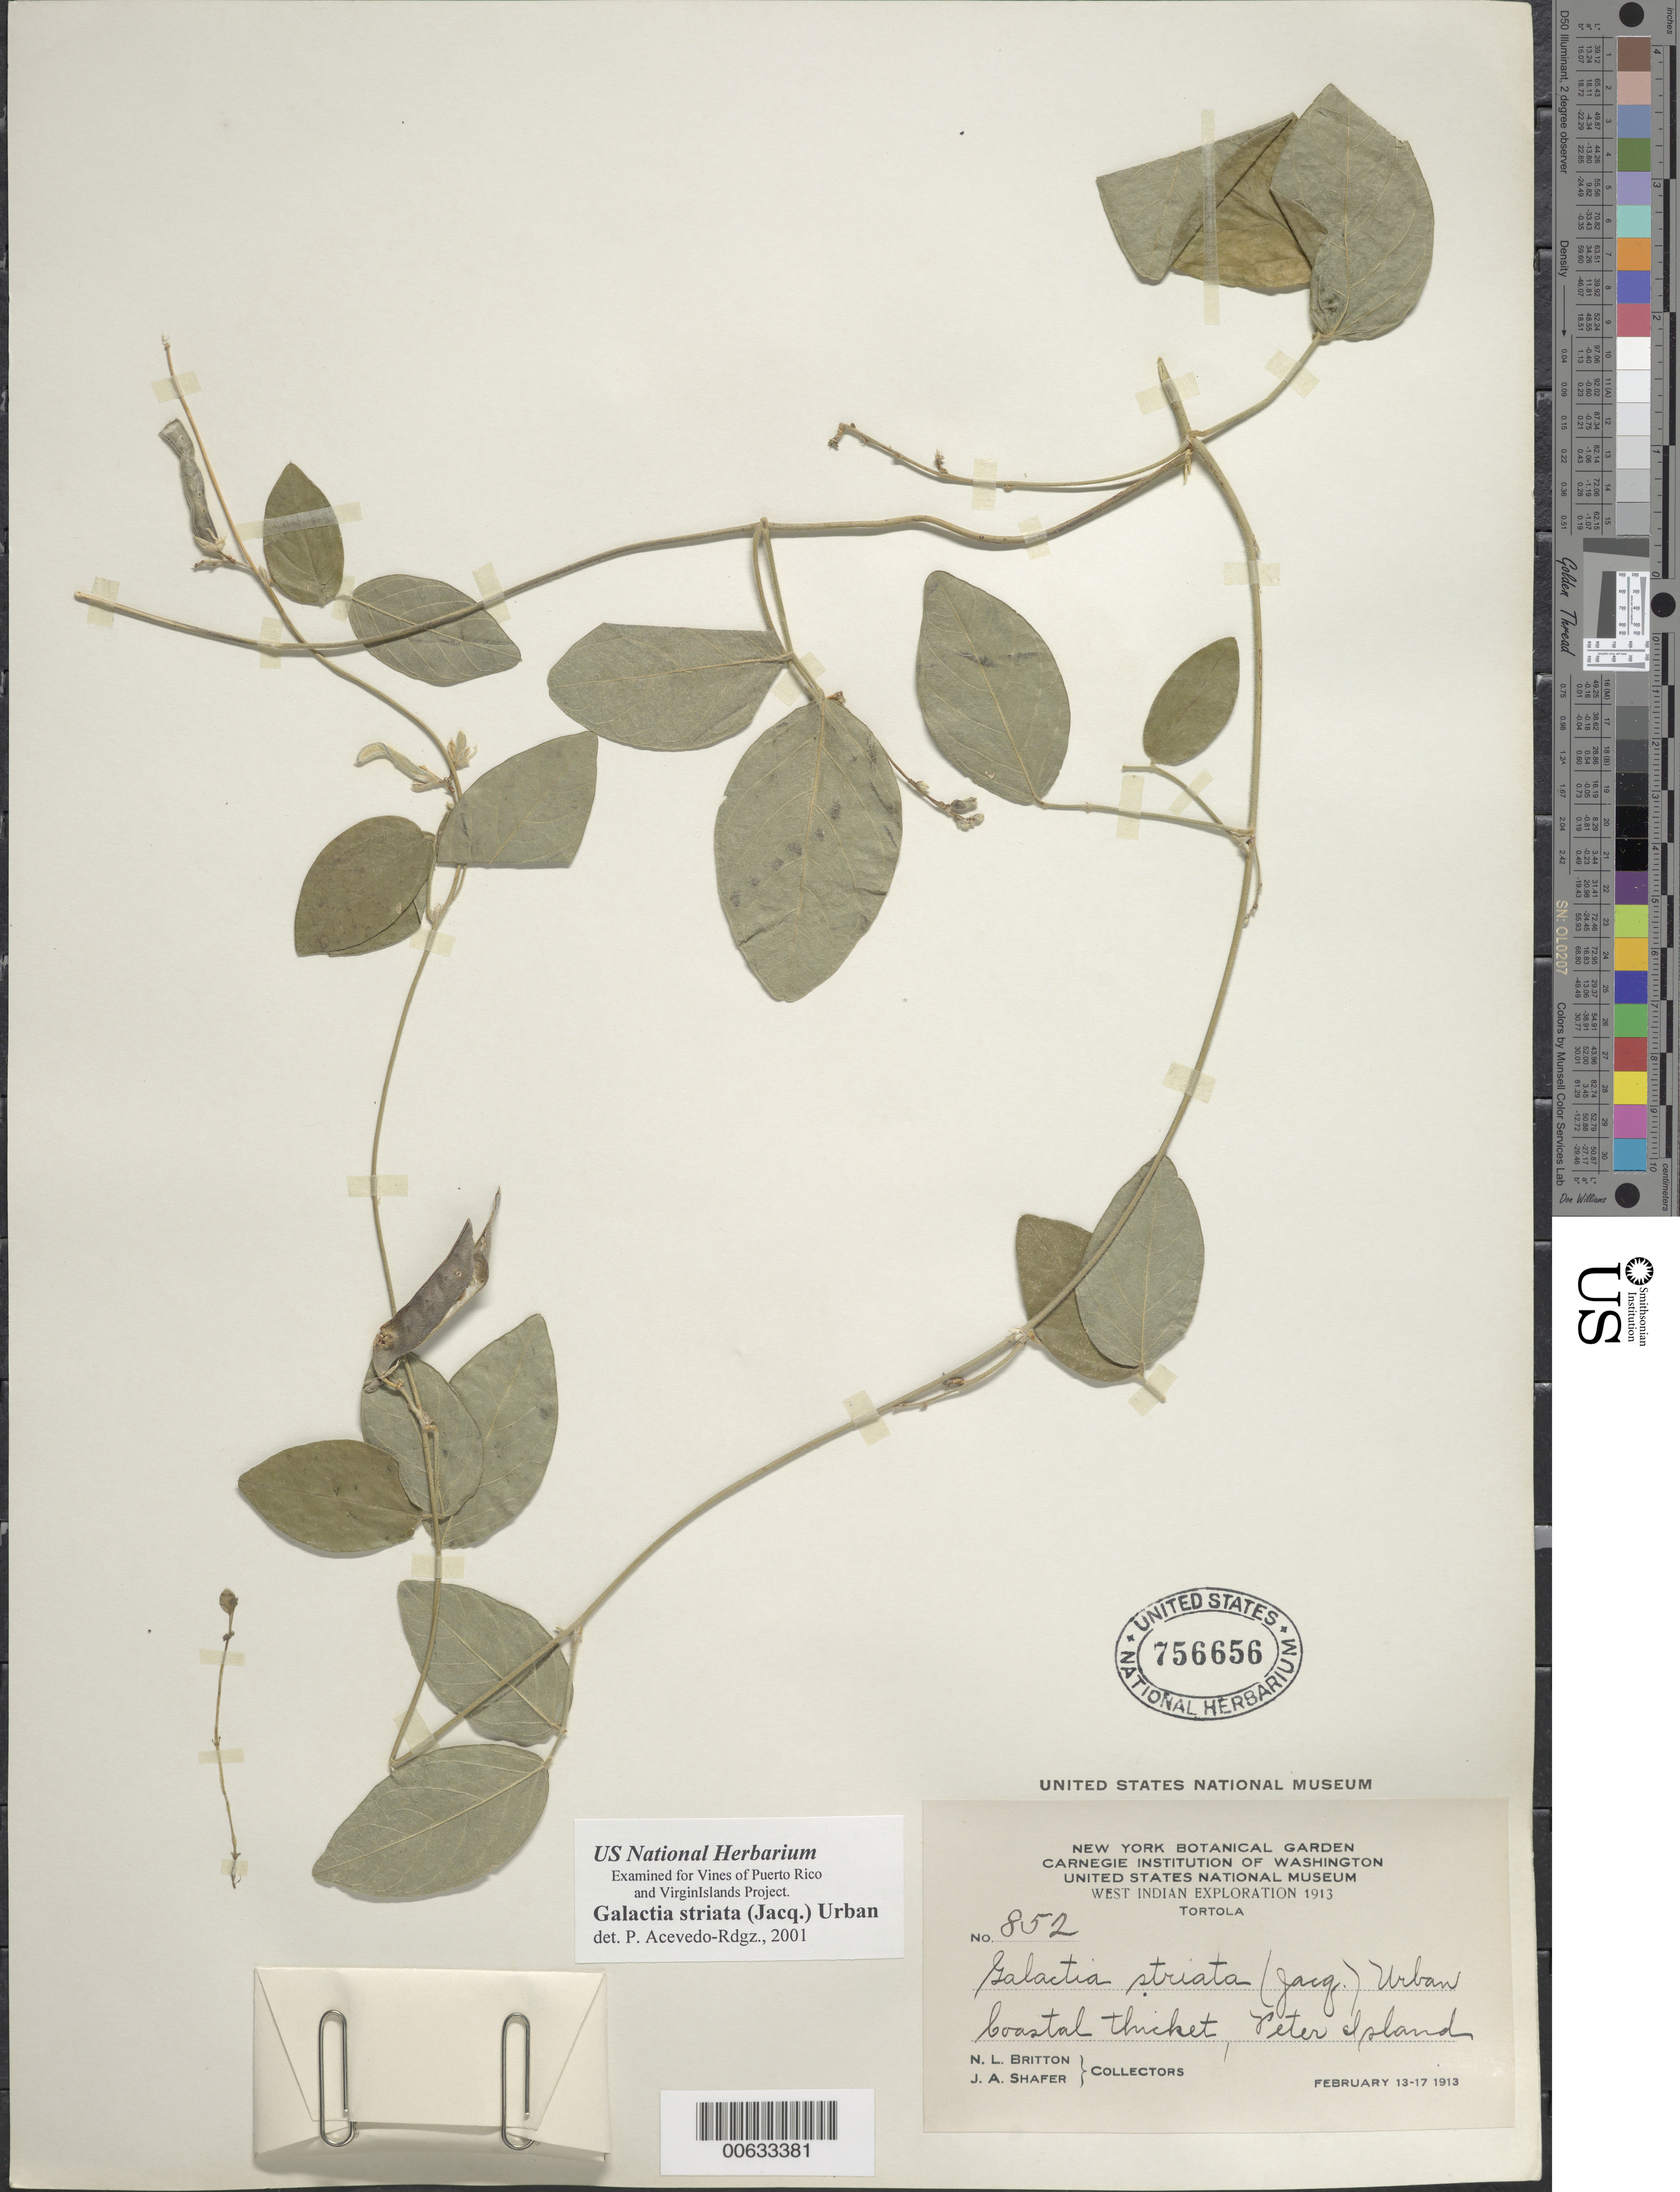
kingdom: Plantae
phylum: Tracheophyta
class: Magnoliopsida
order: Fabales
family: Fabaceae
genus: Galactia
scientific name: Galactia striata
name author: (Jacq.) Urb.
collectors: N. Britton & J. A. Shafer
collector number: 852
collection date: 1913-02-13/1913-02-17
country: British Virgin Islands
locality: West Indian, Tortola, Peter Island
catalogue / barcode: US 756656